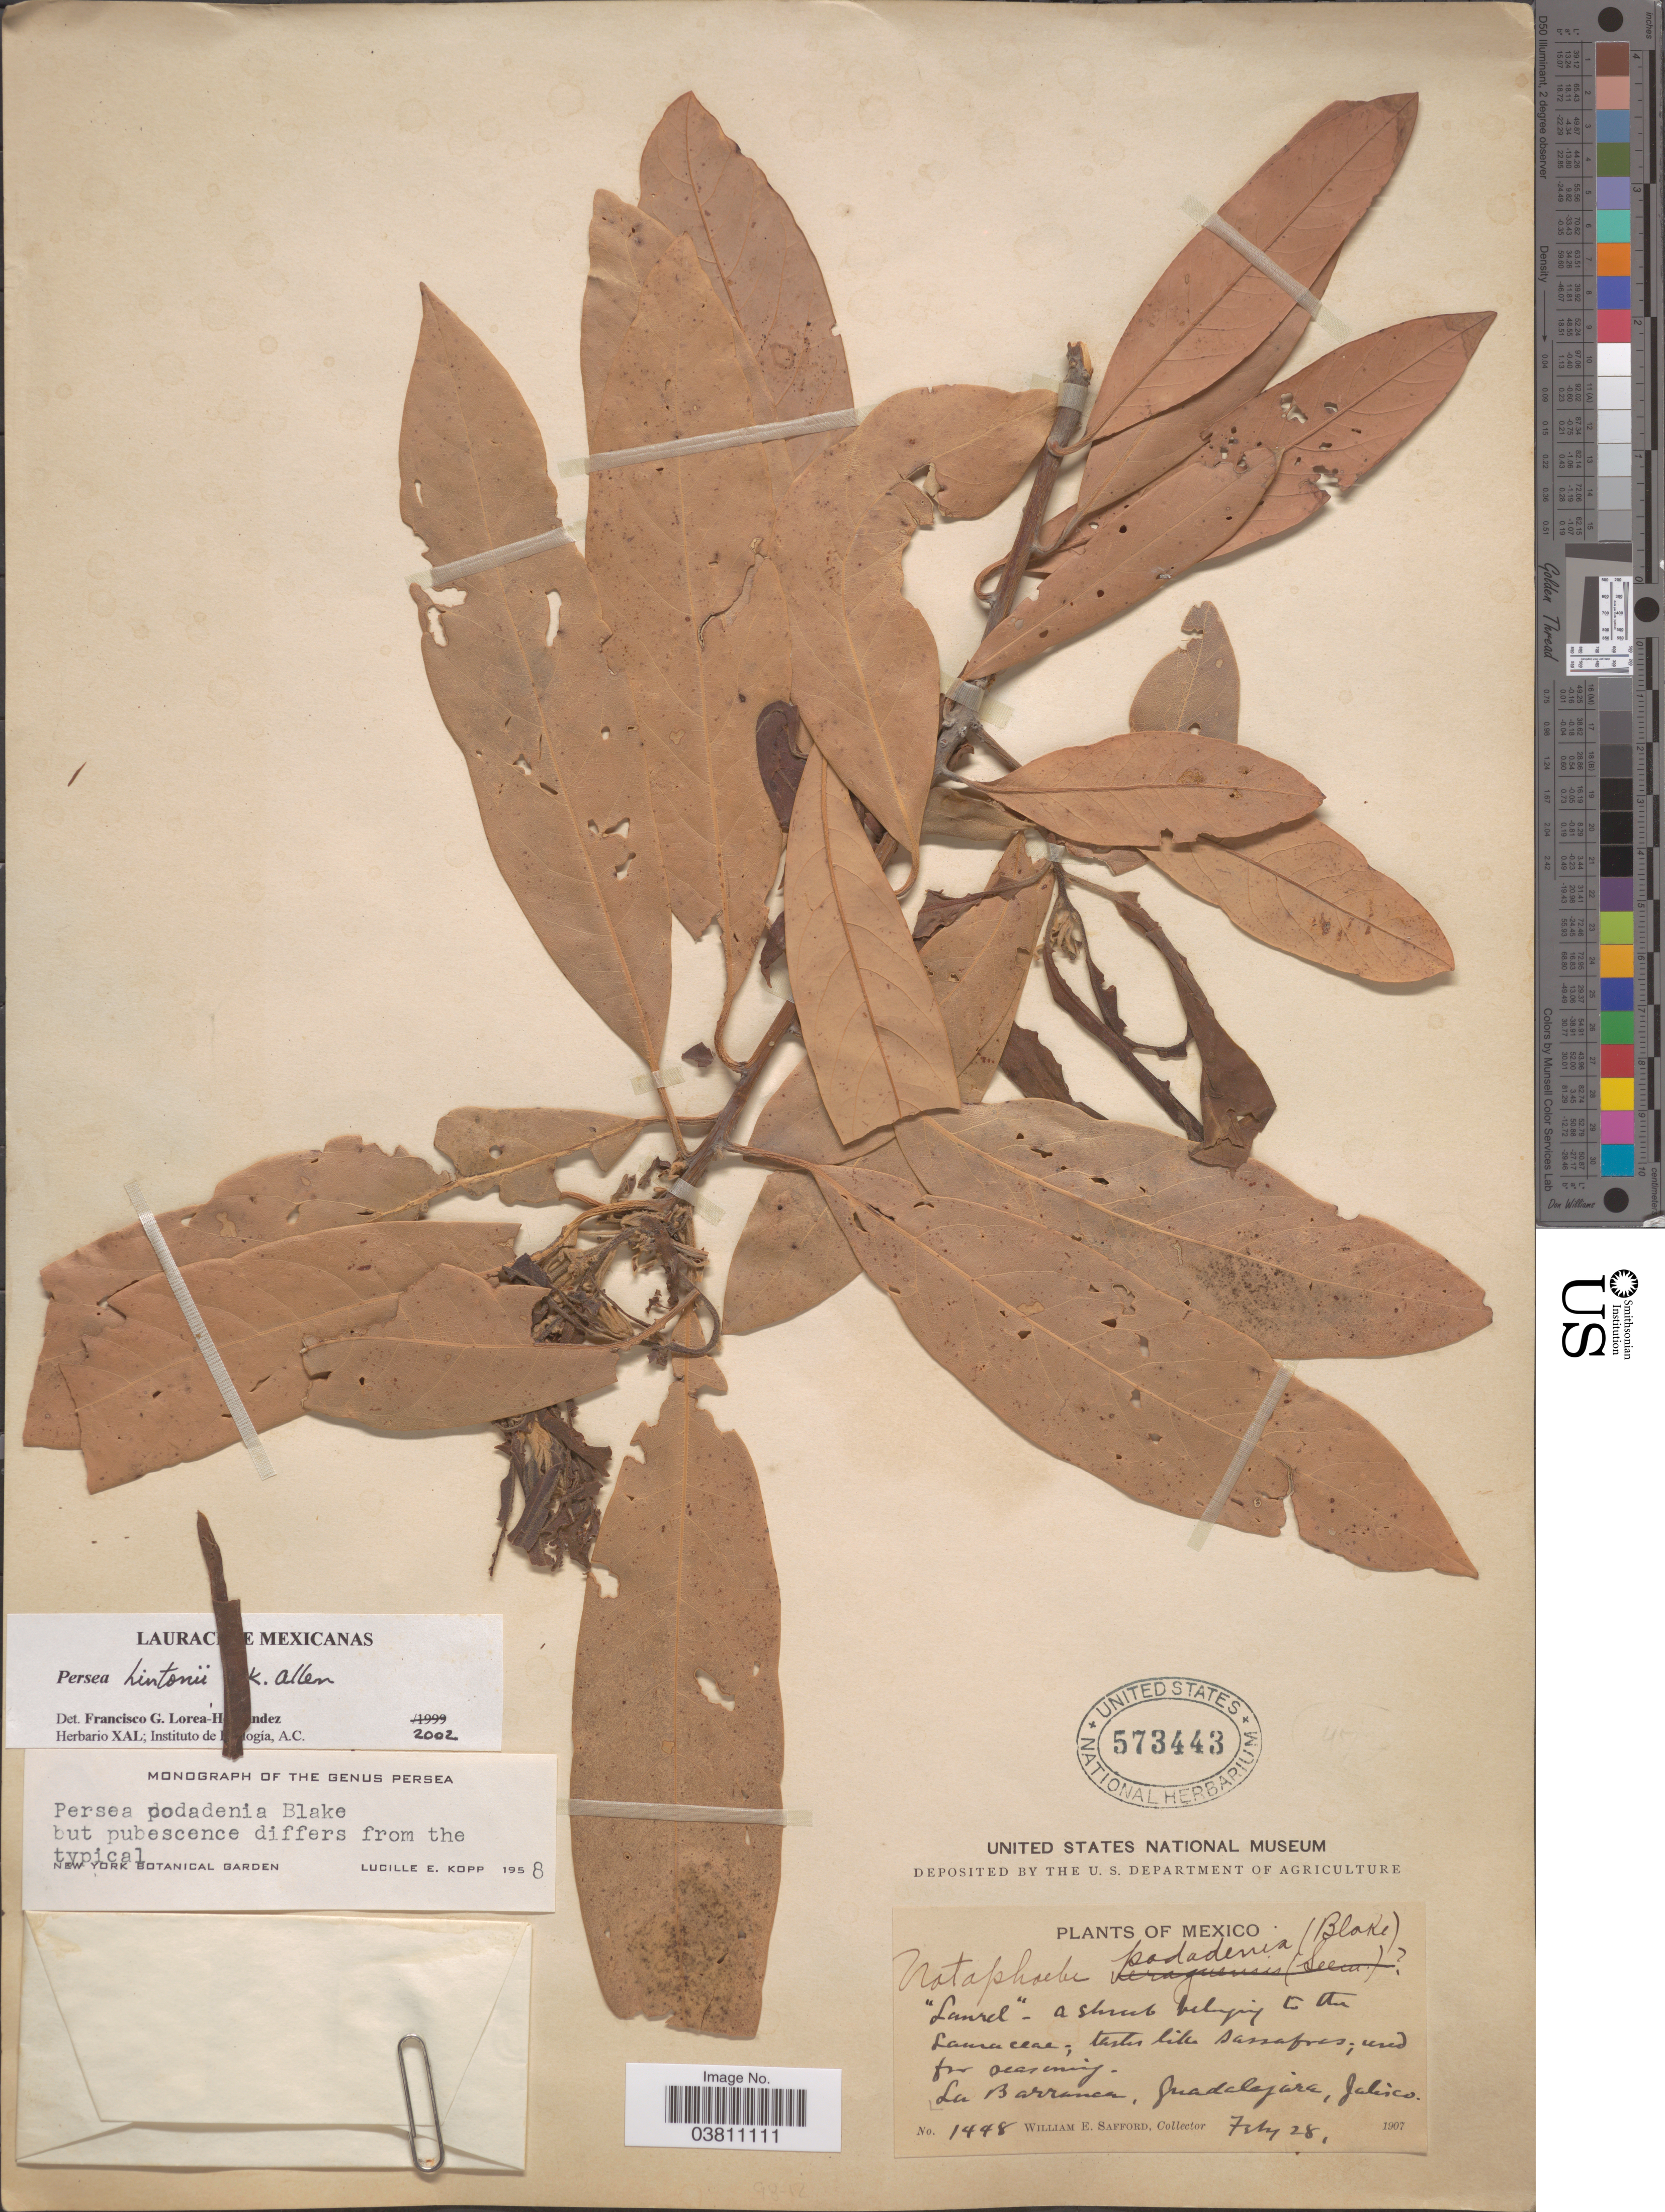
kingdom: Plantae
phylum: Tracheophyta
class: Magnoliopsida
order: Laurales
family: Lauraceae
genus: Persea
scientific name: Persea hintonii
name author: C.K. Allen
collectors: W. E. Safford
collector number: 1448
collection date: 1907-02-28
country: Mexico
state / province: Jalisco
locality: La Barranca, Guadelajara.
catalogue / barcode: US 573443